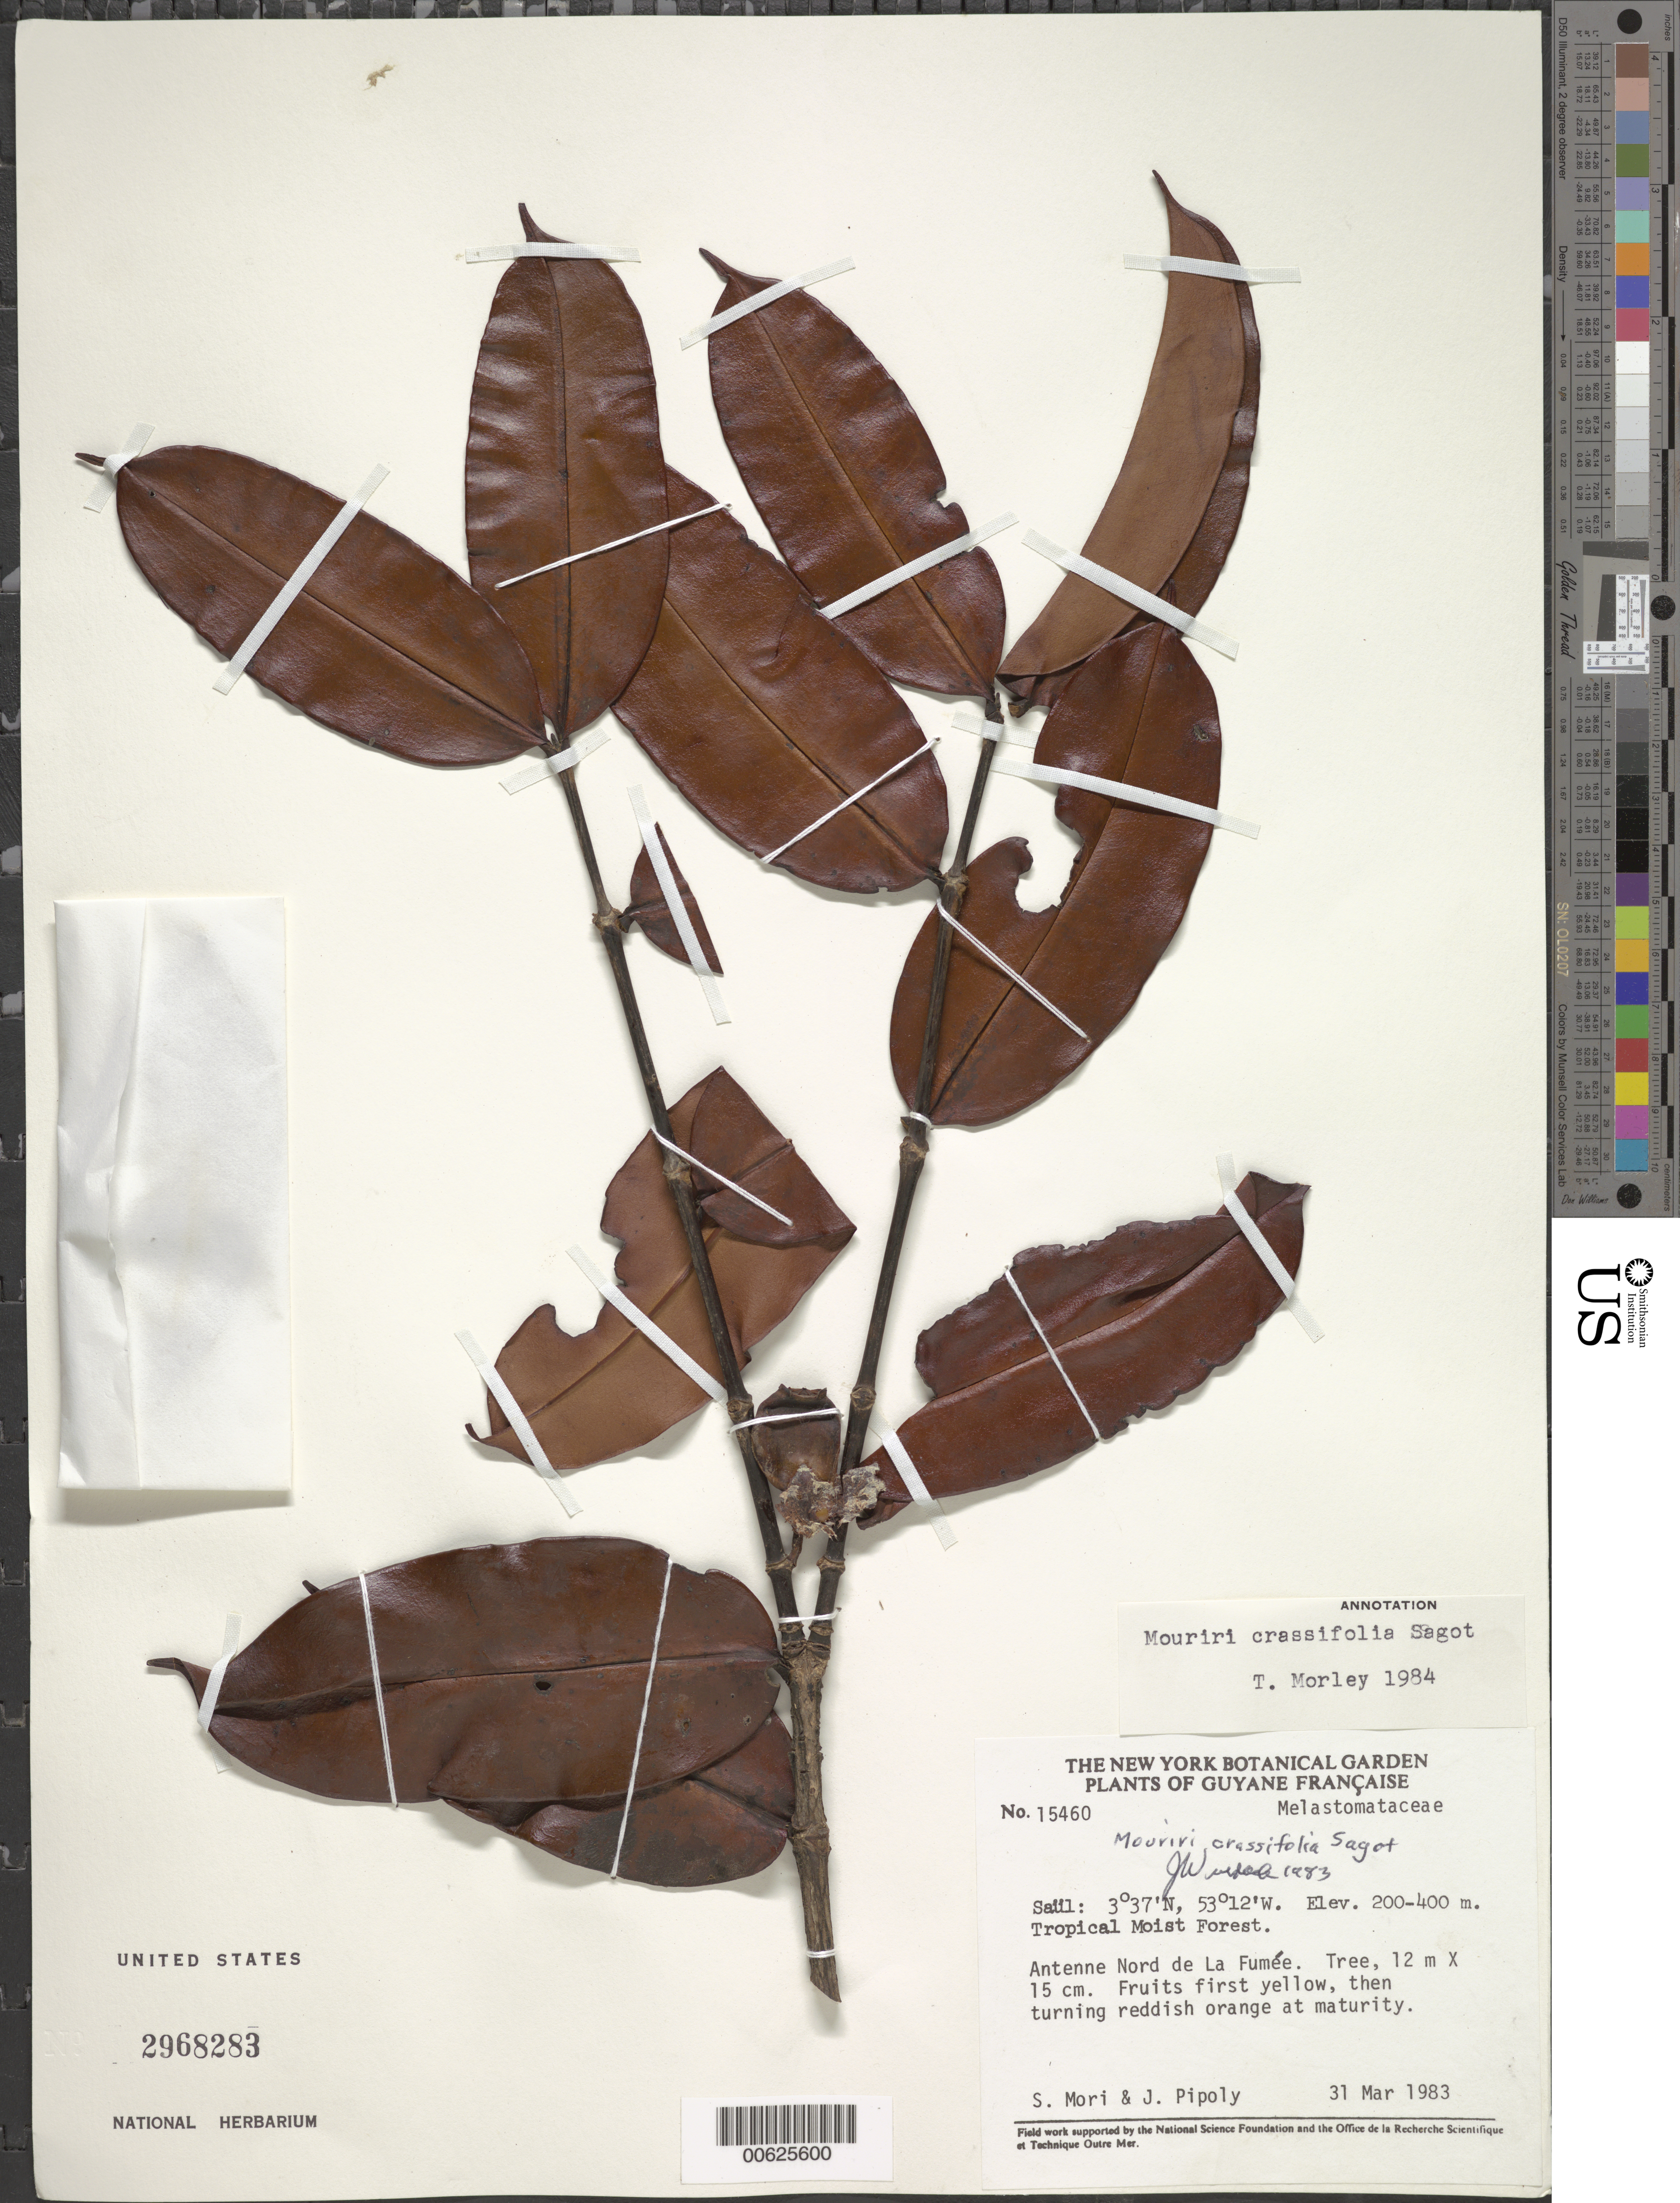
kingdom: Plantae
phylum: Tracheophyta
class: Magnoliopsida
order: Myrtales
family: Melastomataceae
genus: Mouriri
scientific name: Mouriri crassifolia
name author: Sagot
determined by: Wurdack, John J., (US), US (UNITED STATES)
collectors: S. Mori & J. J. Pipoly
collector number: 15460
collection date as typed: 31-Mar-83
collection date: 1983-03-31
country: French Guiana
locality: Saül, Antenne Nord de la Fumée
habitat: Tropical moist forest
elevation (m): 200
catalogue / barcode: US 2988283